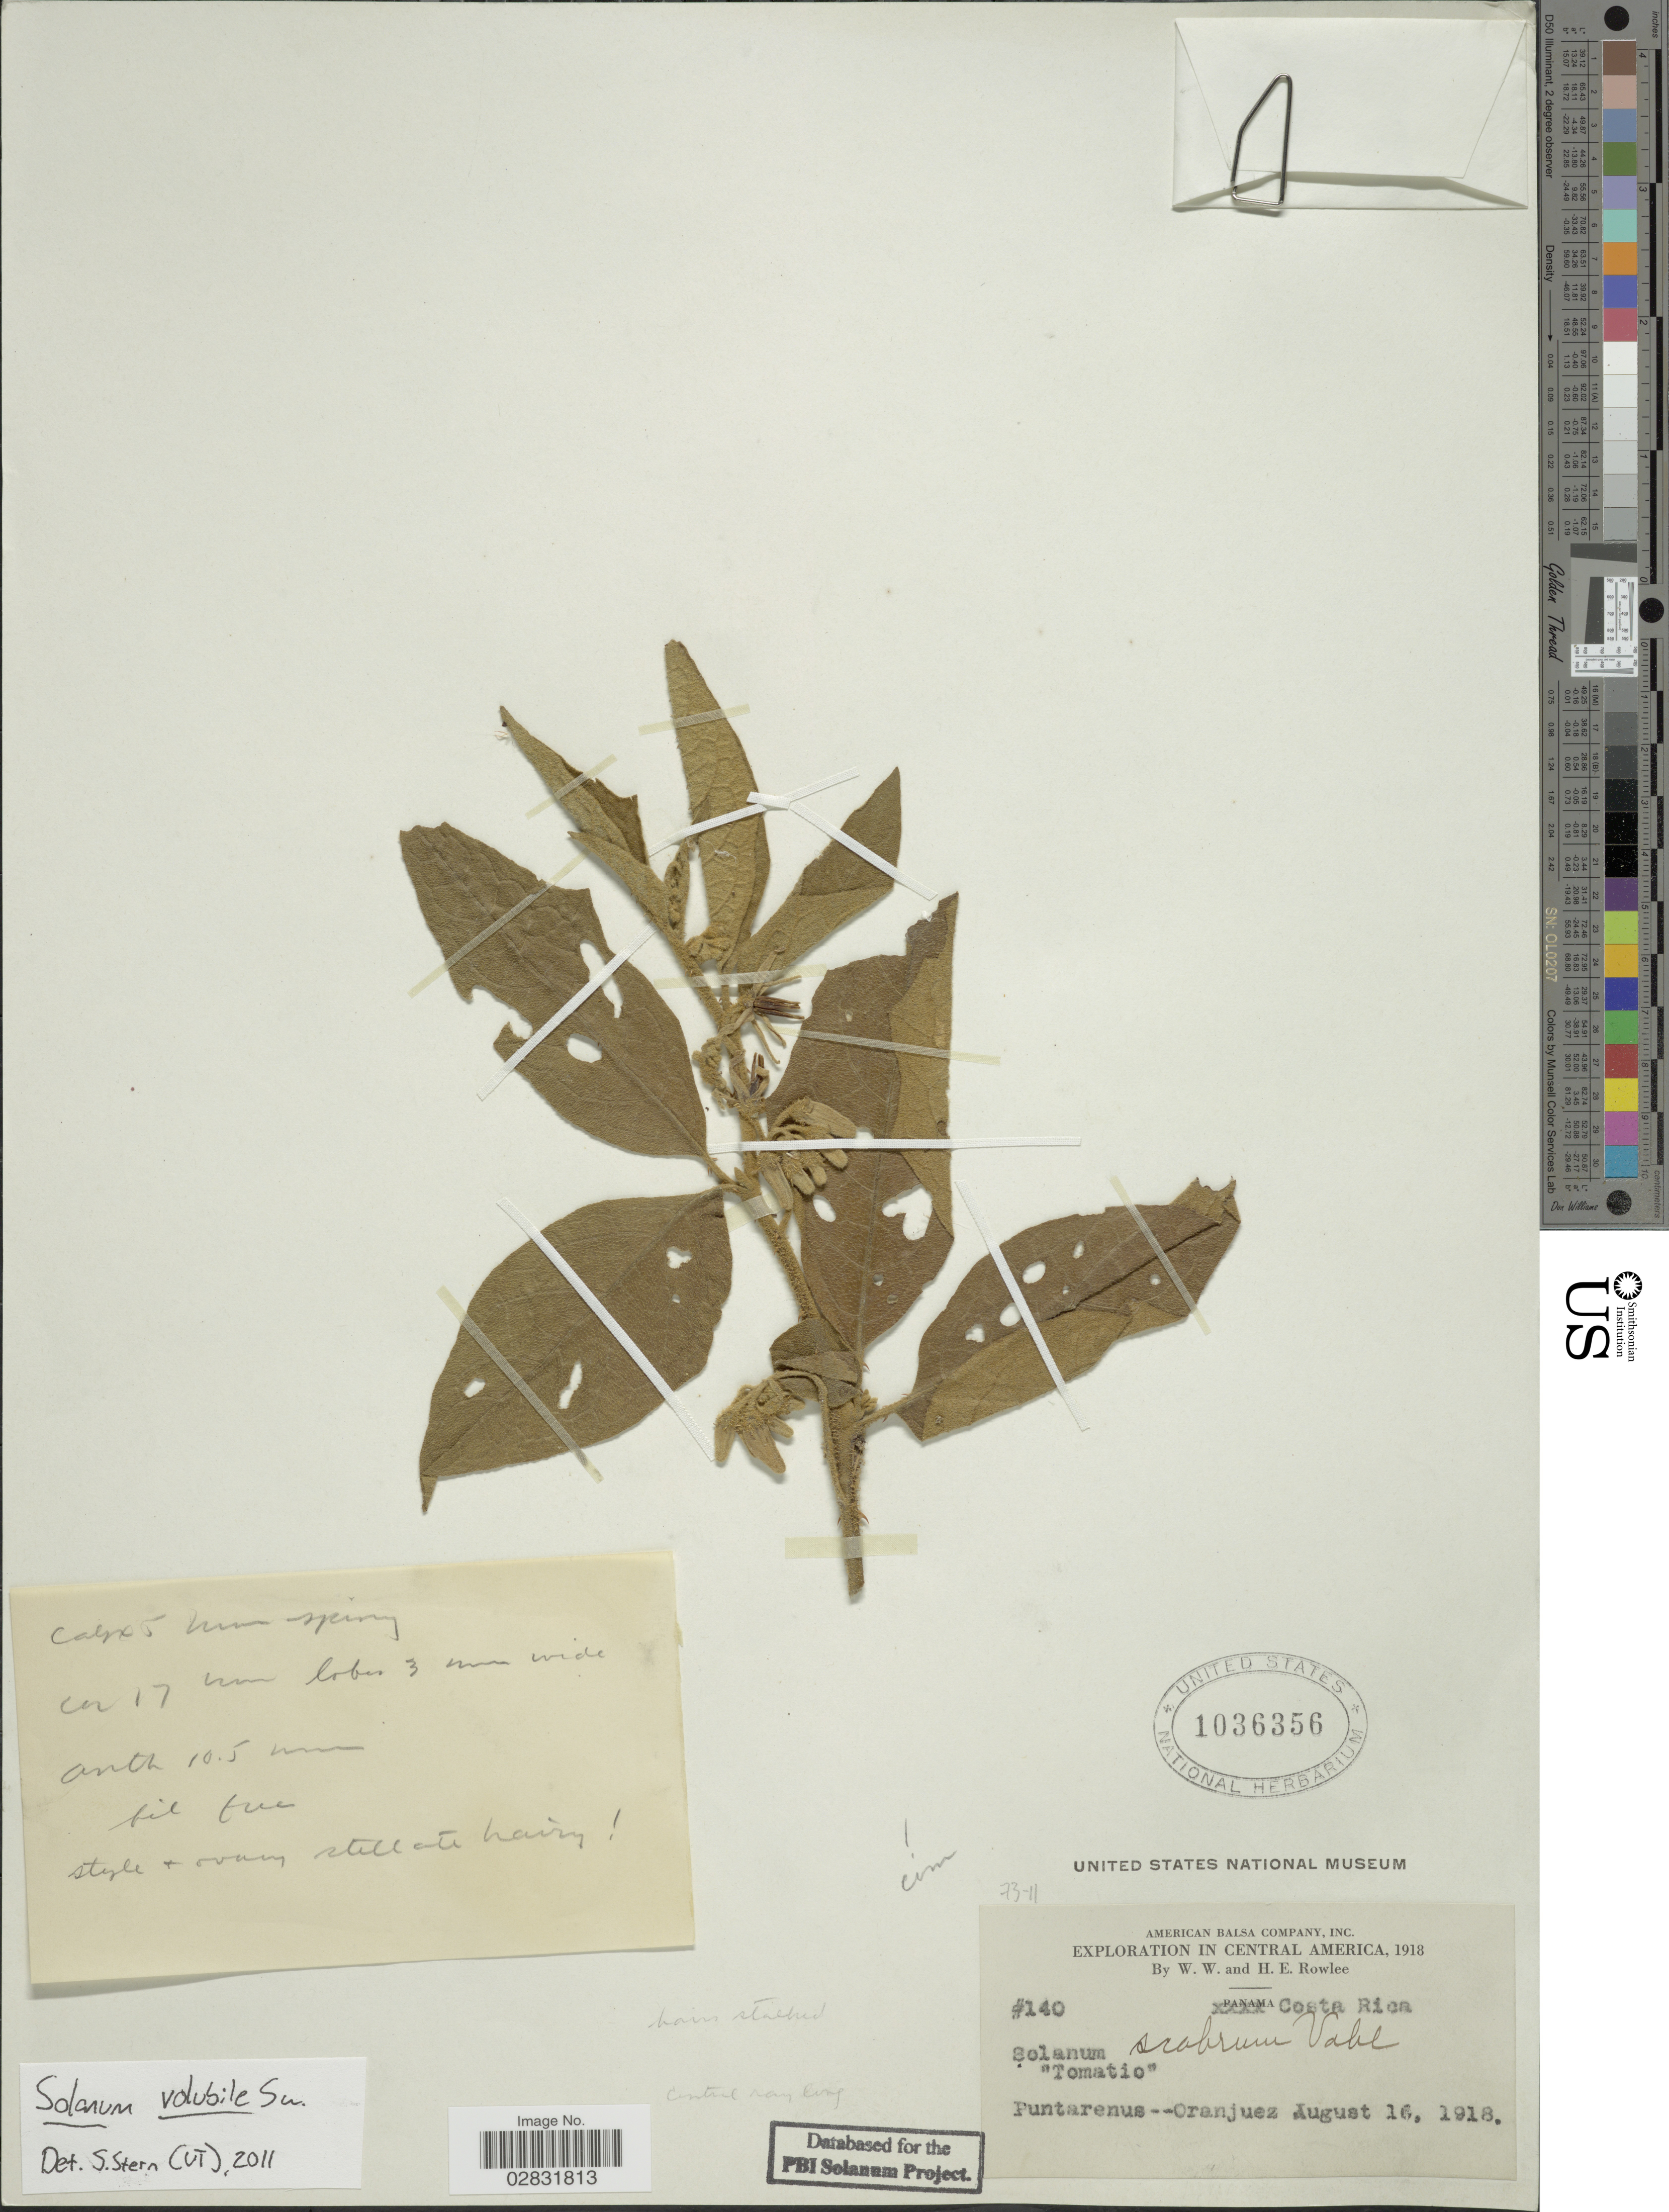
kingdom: Plantae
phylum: Tracheophyta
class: Magnoliopsida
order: Solanales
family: Solanaceae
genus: Solanum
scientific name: Solanum volubile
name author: Sw.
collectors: W. W. Rowlee & H. E. Rowlee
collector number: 140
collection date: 1918-08-16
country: Costa Rica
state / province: Puntarenas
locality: Puntarenus--Oranjuez.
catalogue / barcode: US 1036356